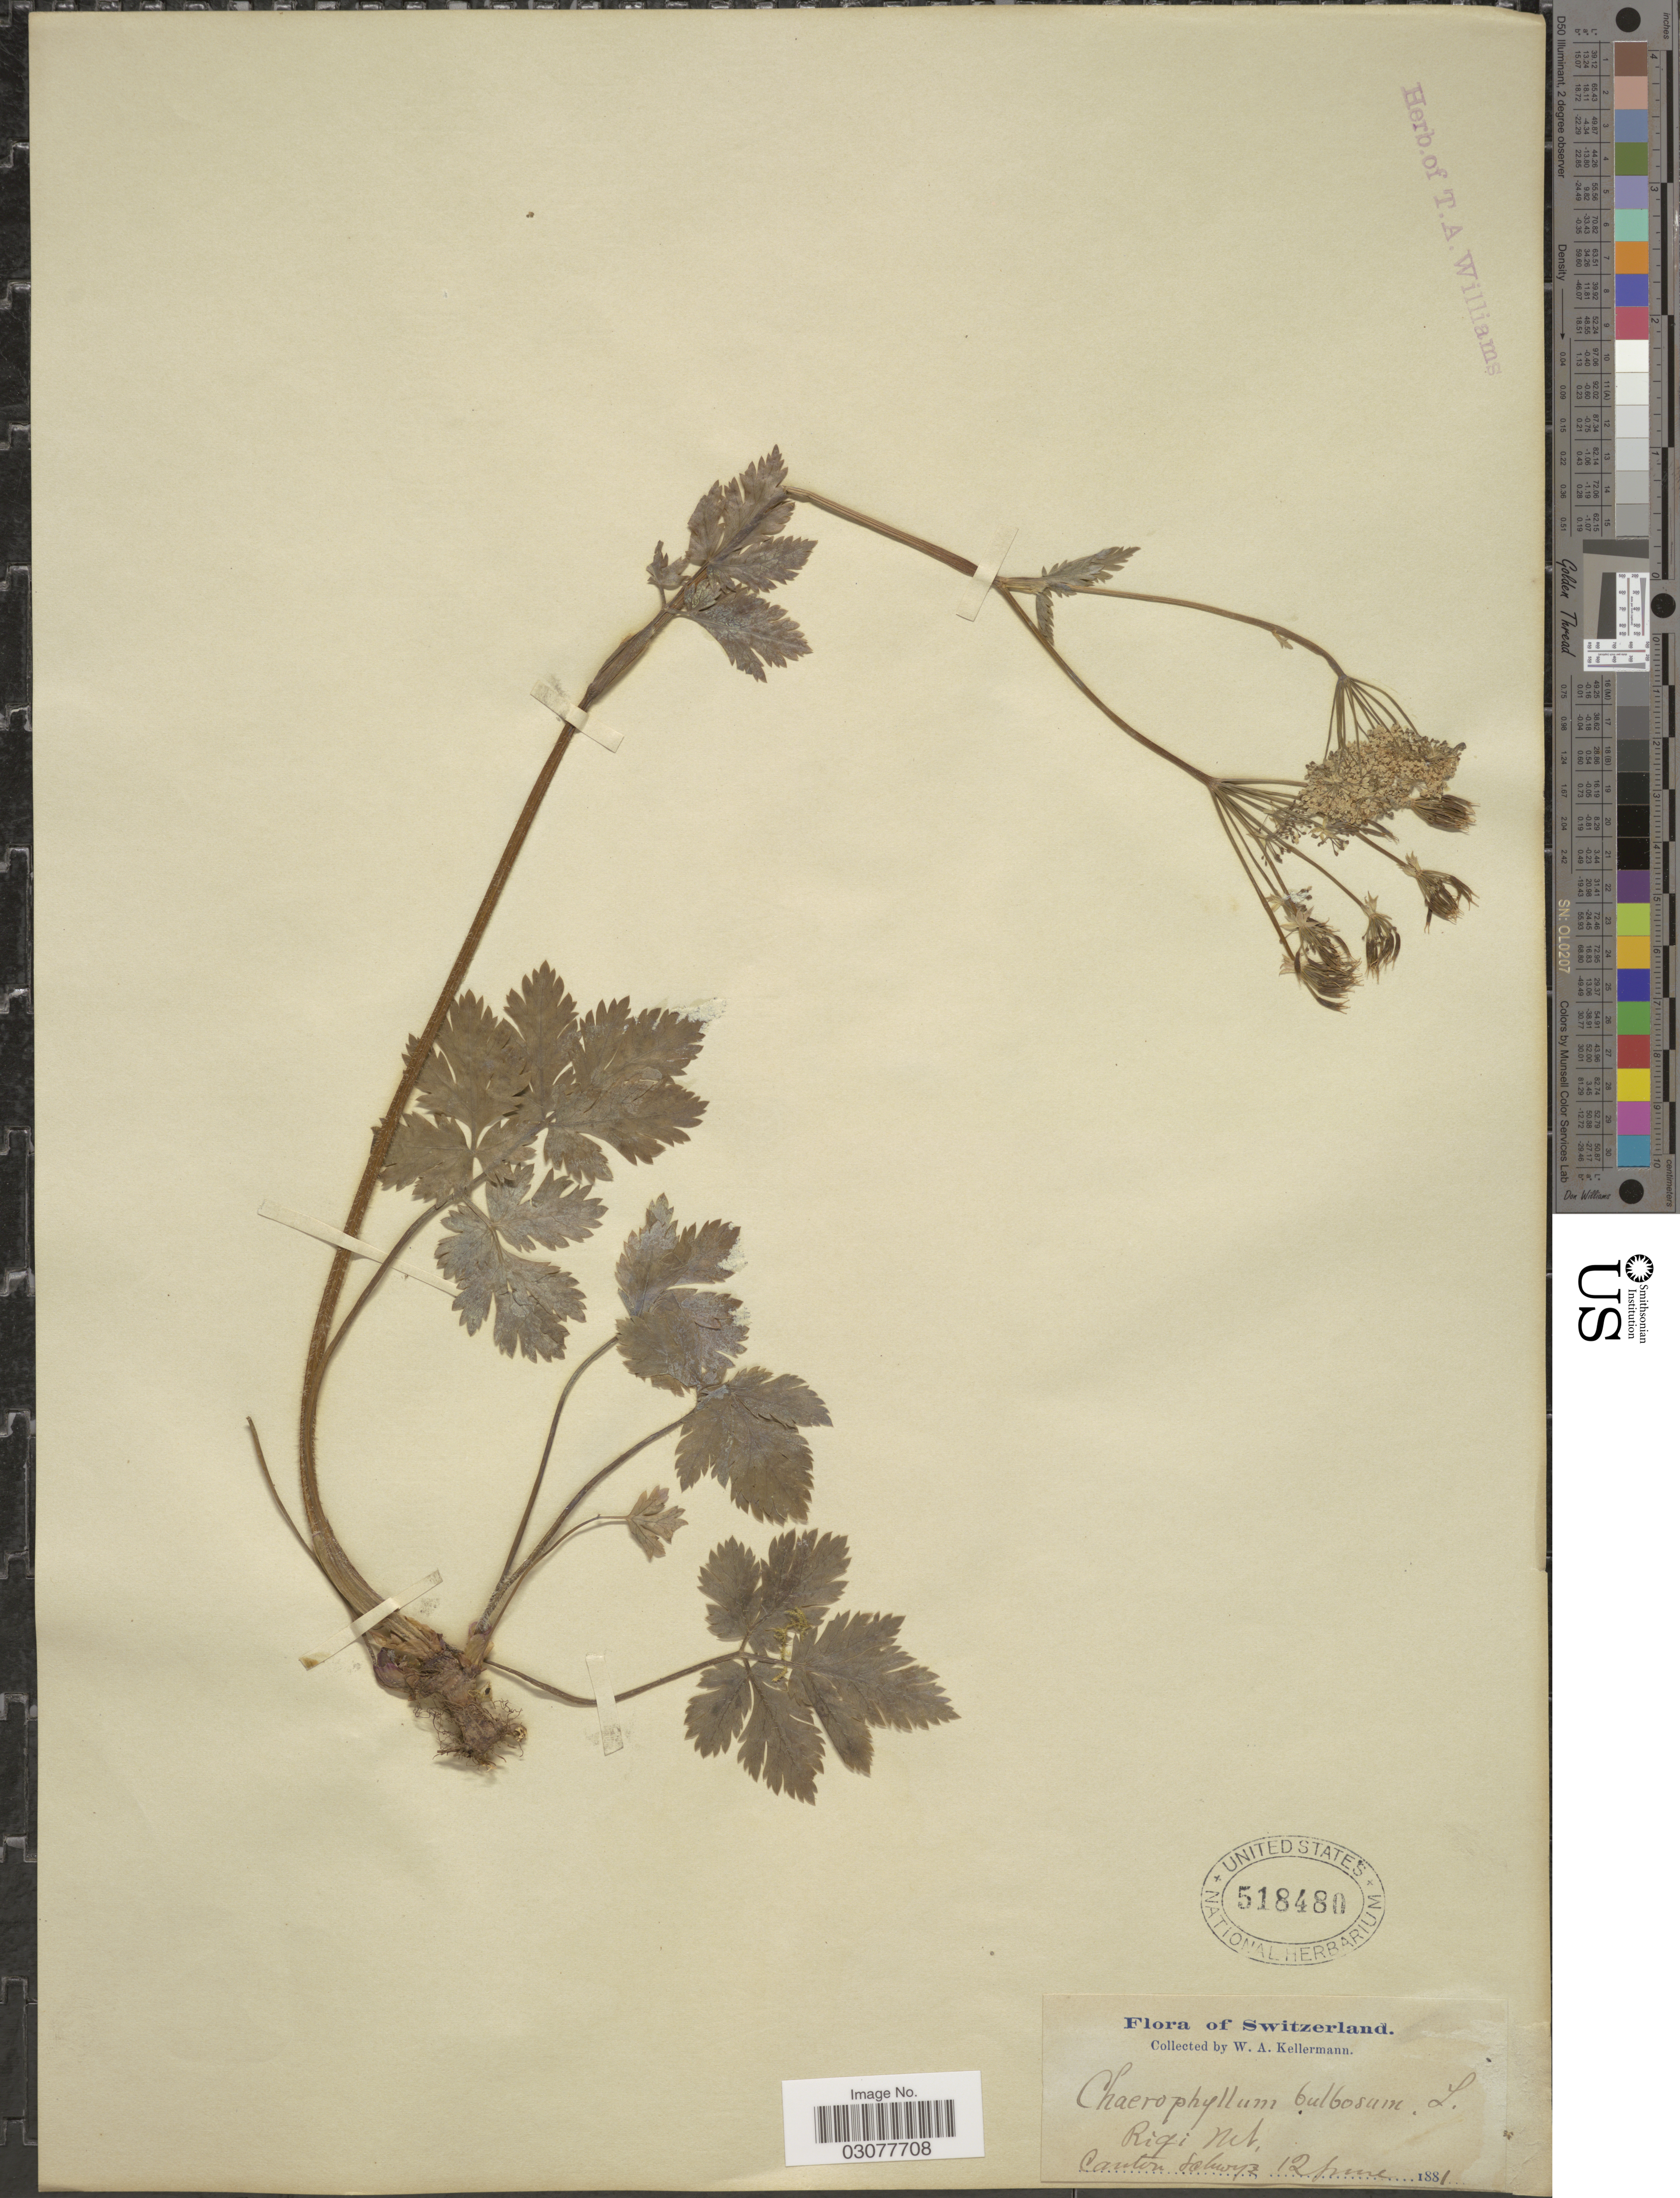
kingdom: Plantae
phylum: Tracheophyta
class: Magnoliopsida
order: Apiales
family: Apiaceae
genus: Chaerophyllum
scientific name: Chaerophyllum bulbosum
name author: L.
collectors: W. A. Kellermann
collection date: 1881-06-12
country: Switzerland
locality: Rigi Mt., Canton Schwyz.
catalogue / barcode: US 518480